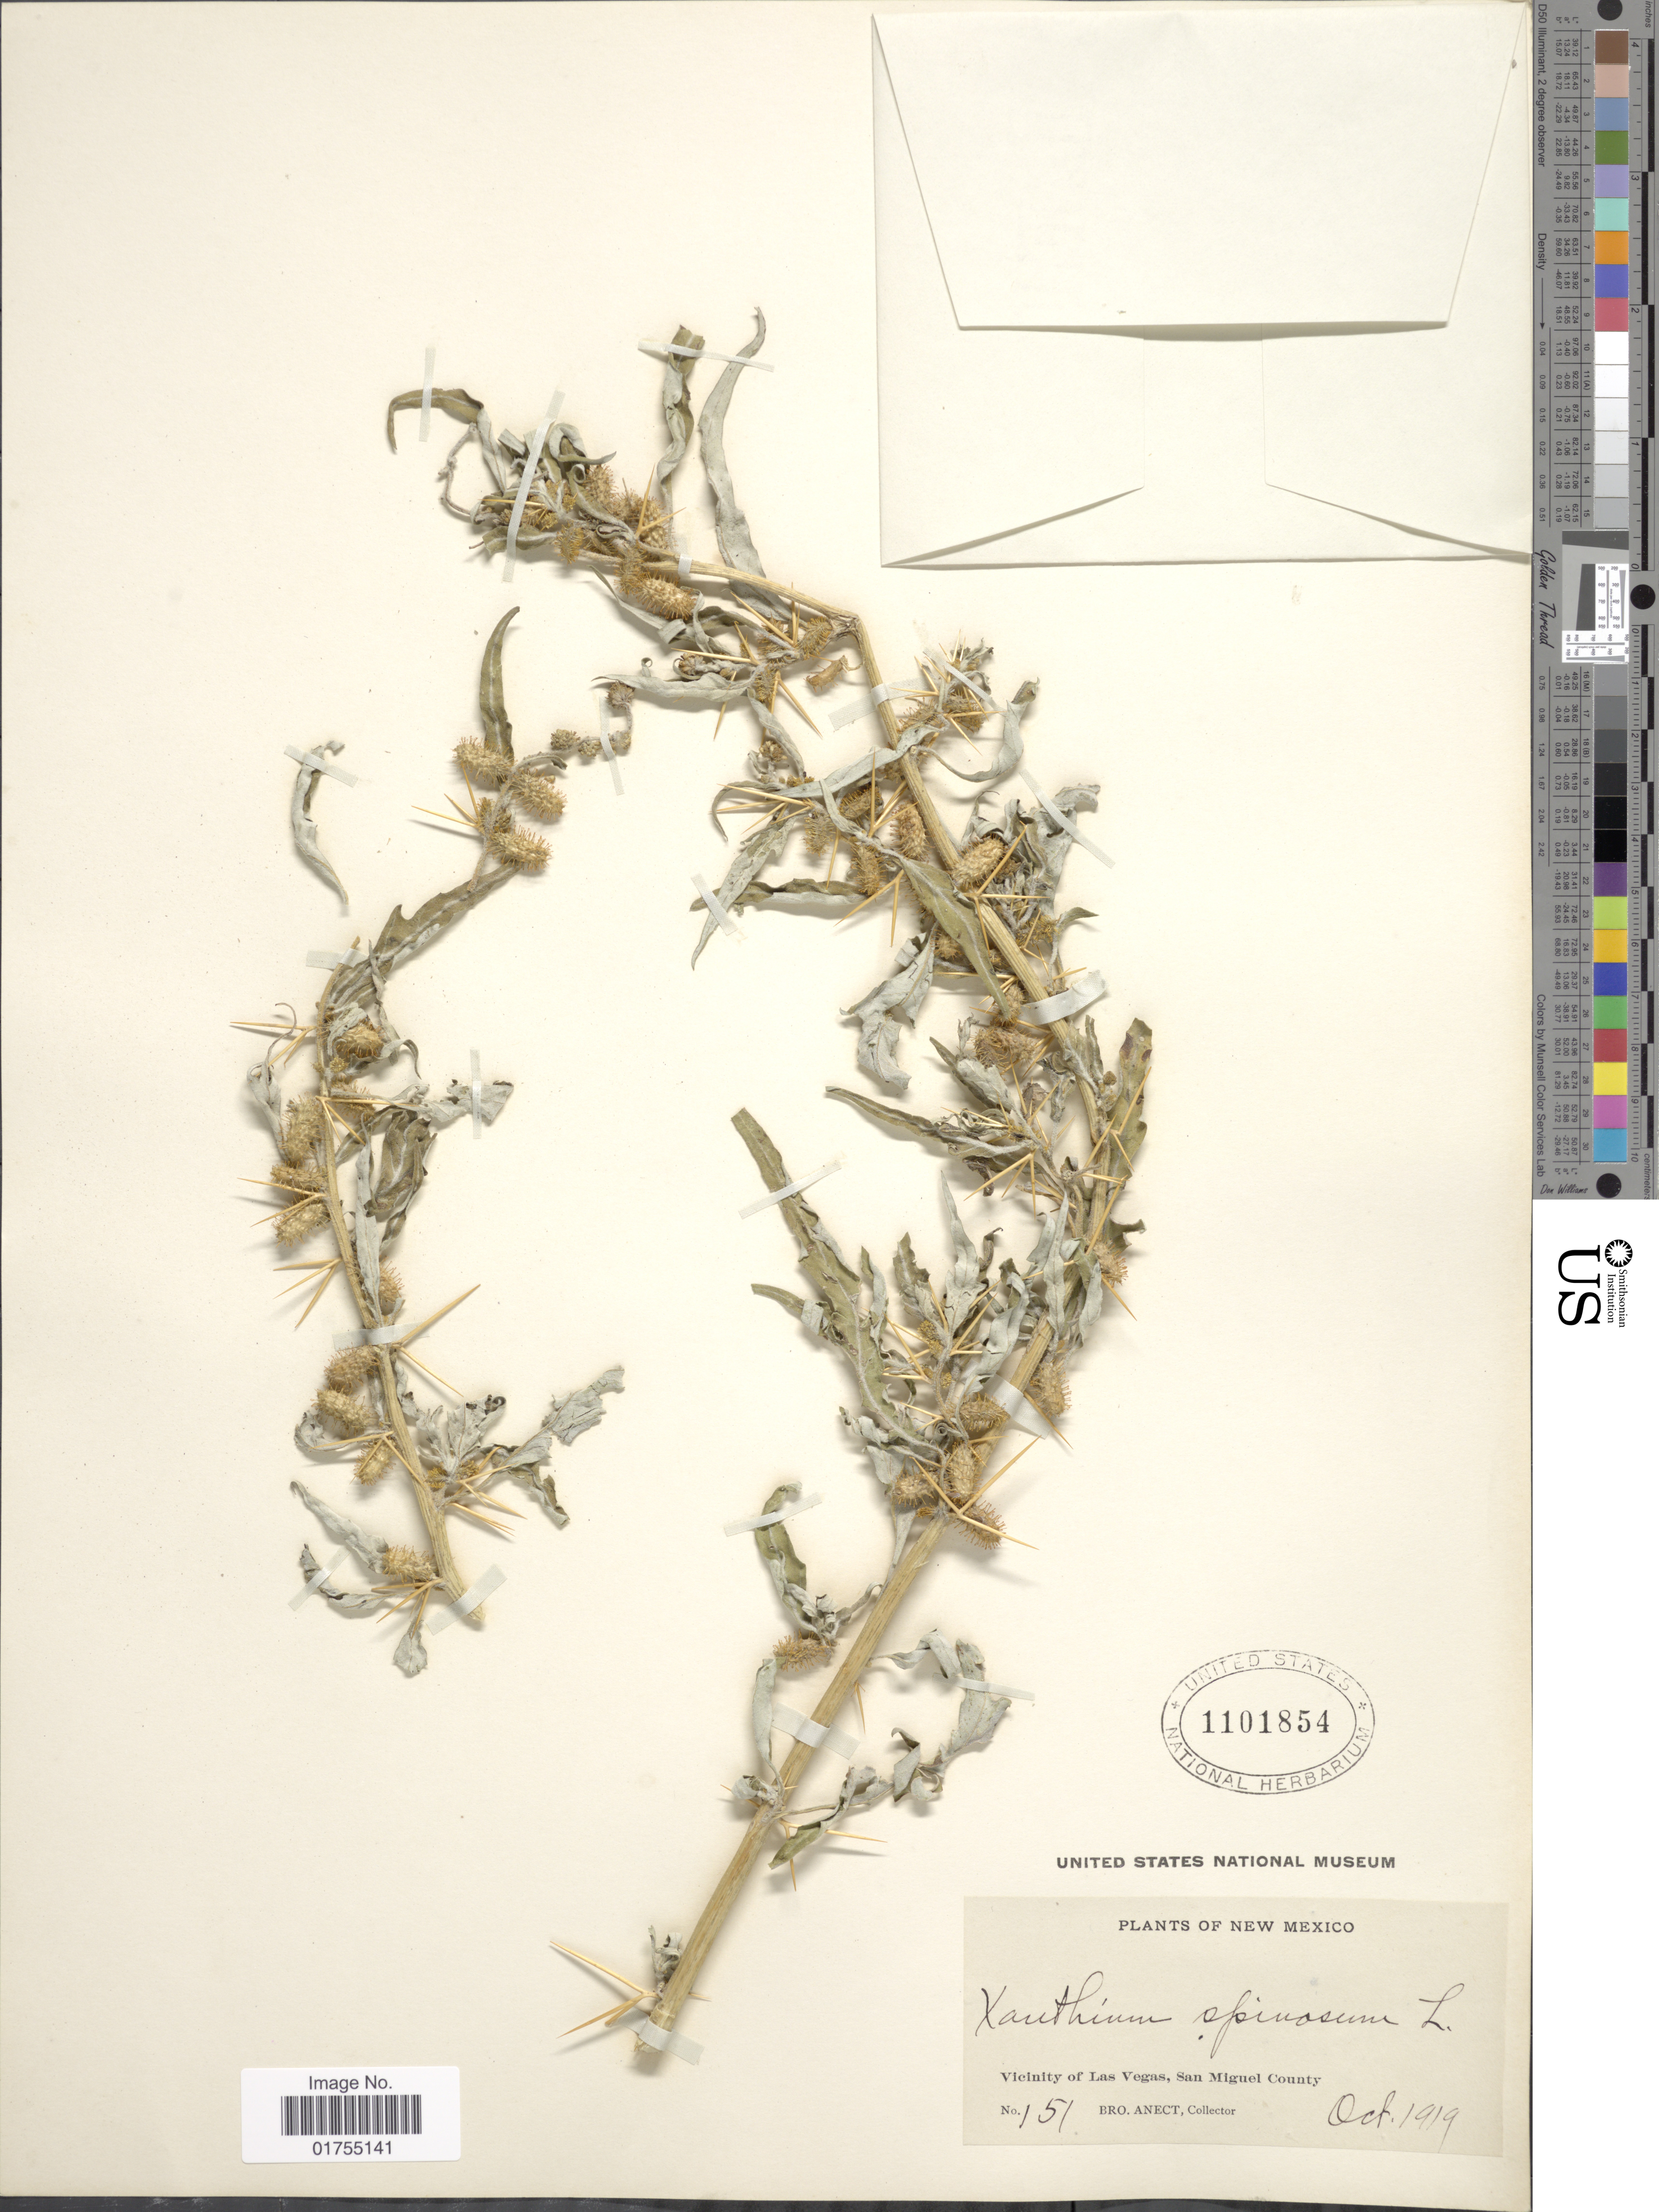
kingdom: Plantae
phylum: Tracheophyta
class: Magnoliopsida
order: Asterales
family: Asteraceae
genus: Xanthium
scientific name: Xanthium spinosum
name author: L.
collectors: B. Anect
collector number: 151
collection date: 1919-10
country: United States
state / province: New Mexico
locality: Vicinity of Las Vegas, San Miguel County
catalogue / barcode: US 1101854